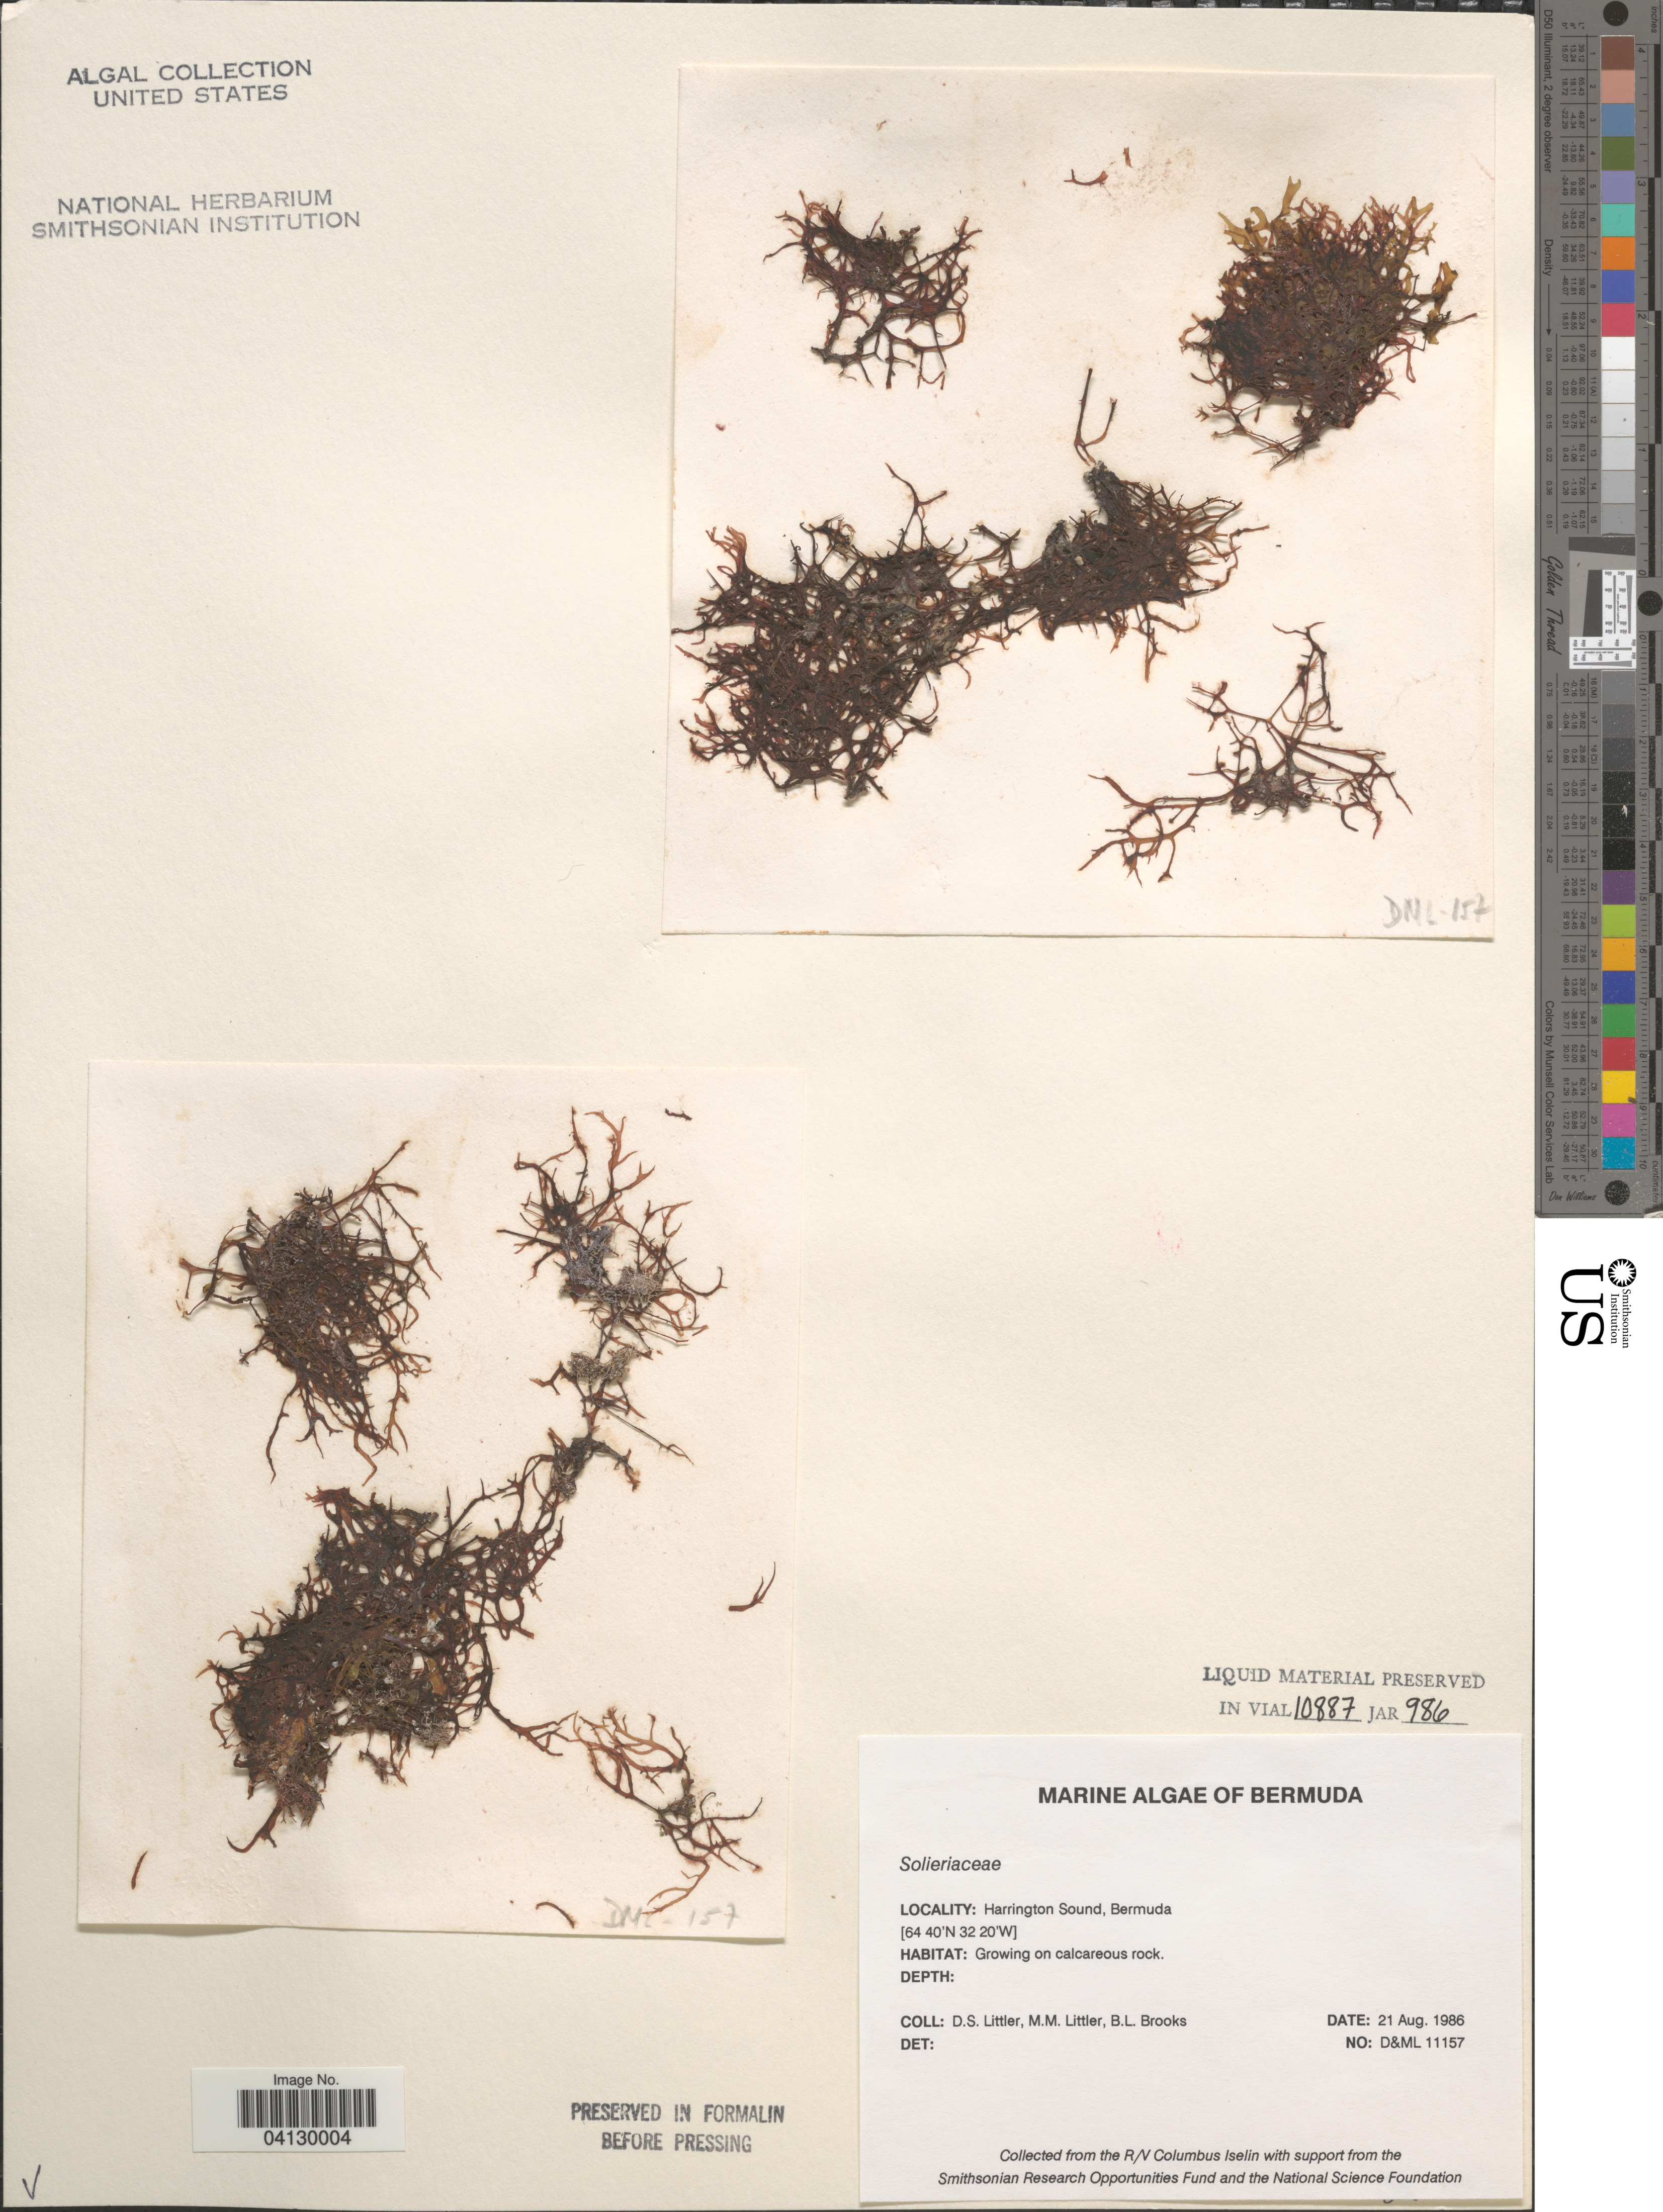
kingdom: Plantae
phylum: Rhodophyta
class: Florideophyceae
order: Corallinales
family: Corallinaceae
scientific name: Crustose Coralline Algae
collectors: D. S. Littler & B. Brooks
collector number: D&ML 11157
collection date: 1986-08-21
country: Bermuda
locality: Harrington Sound.